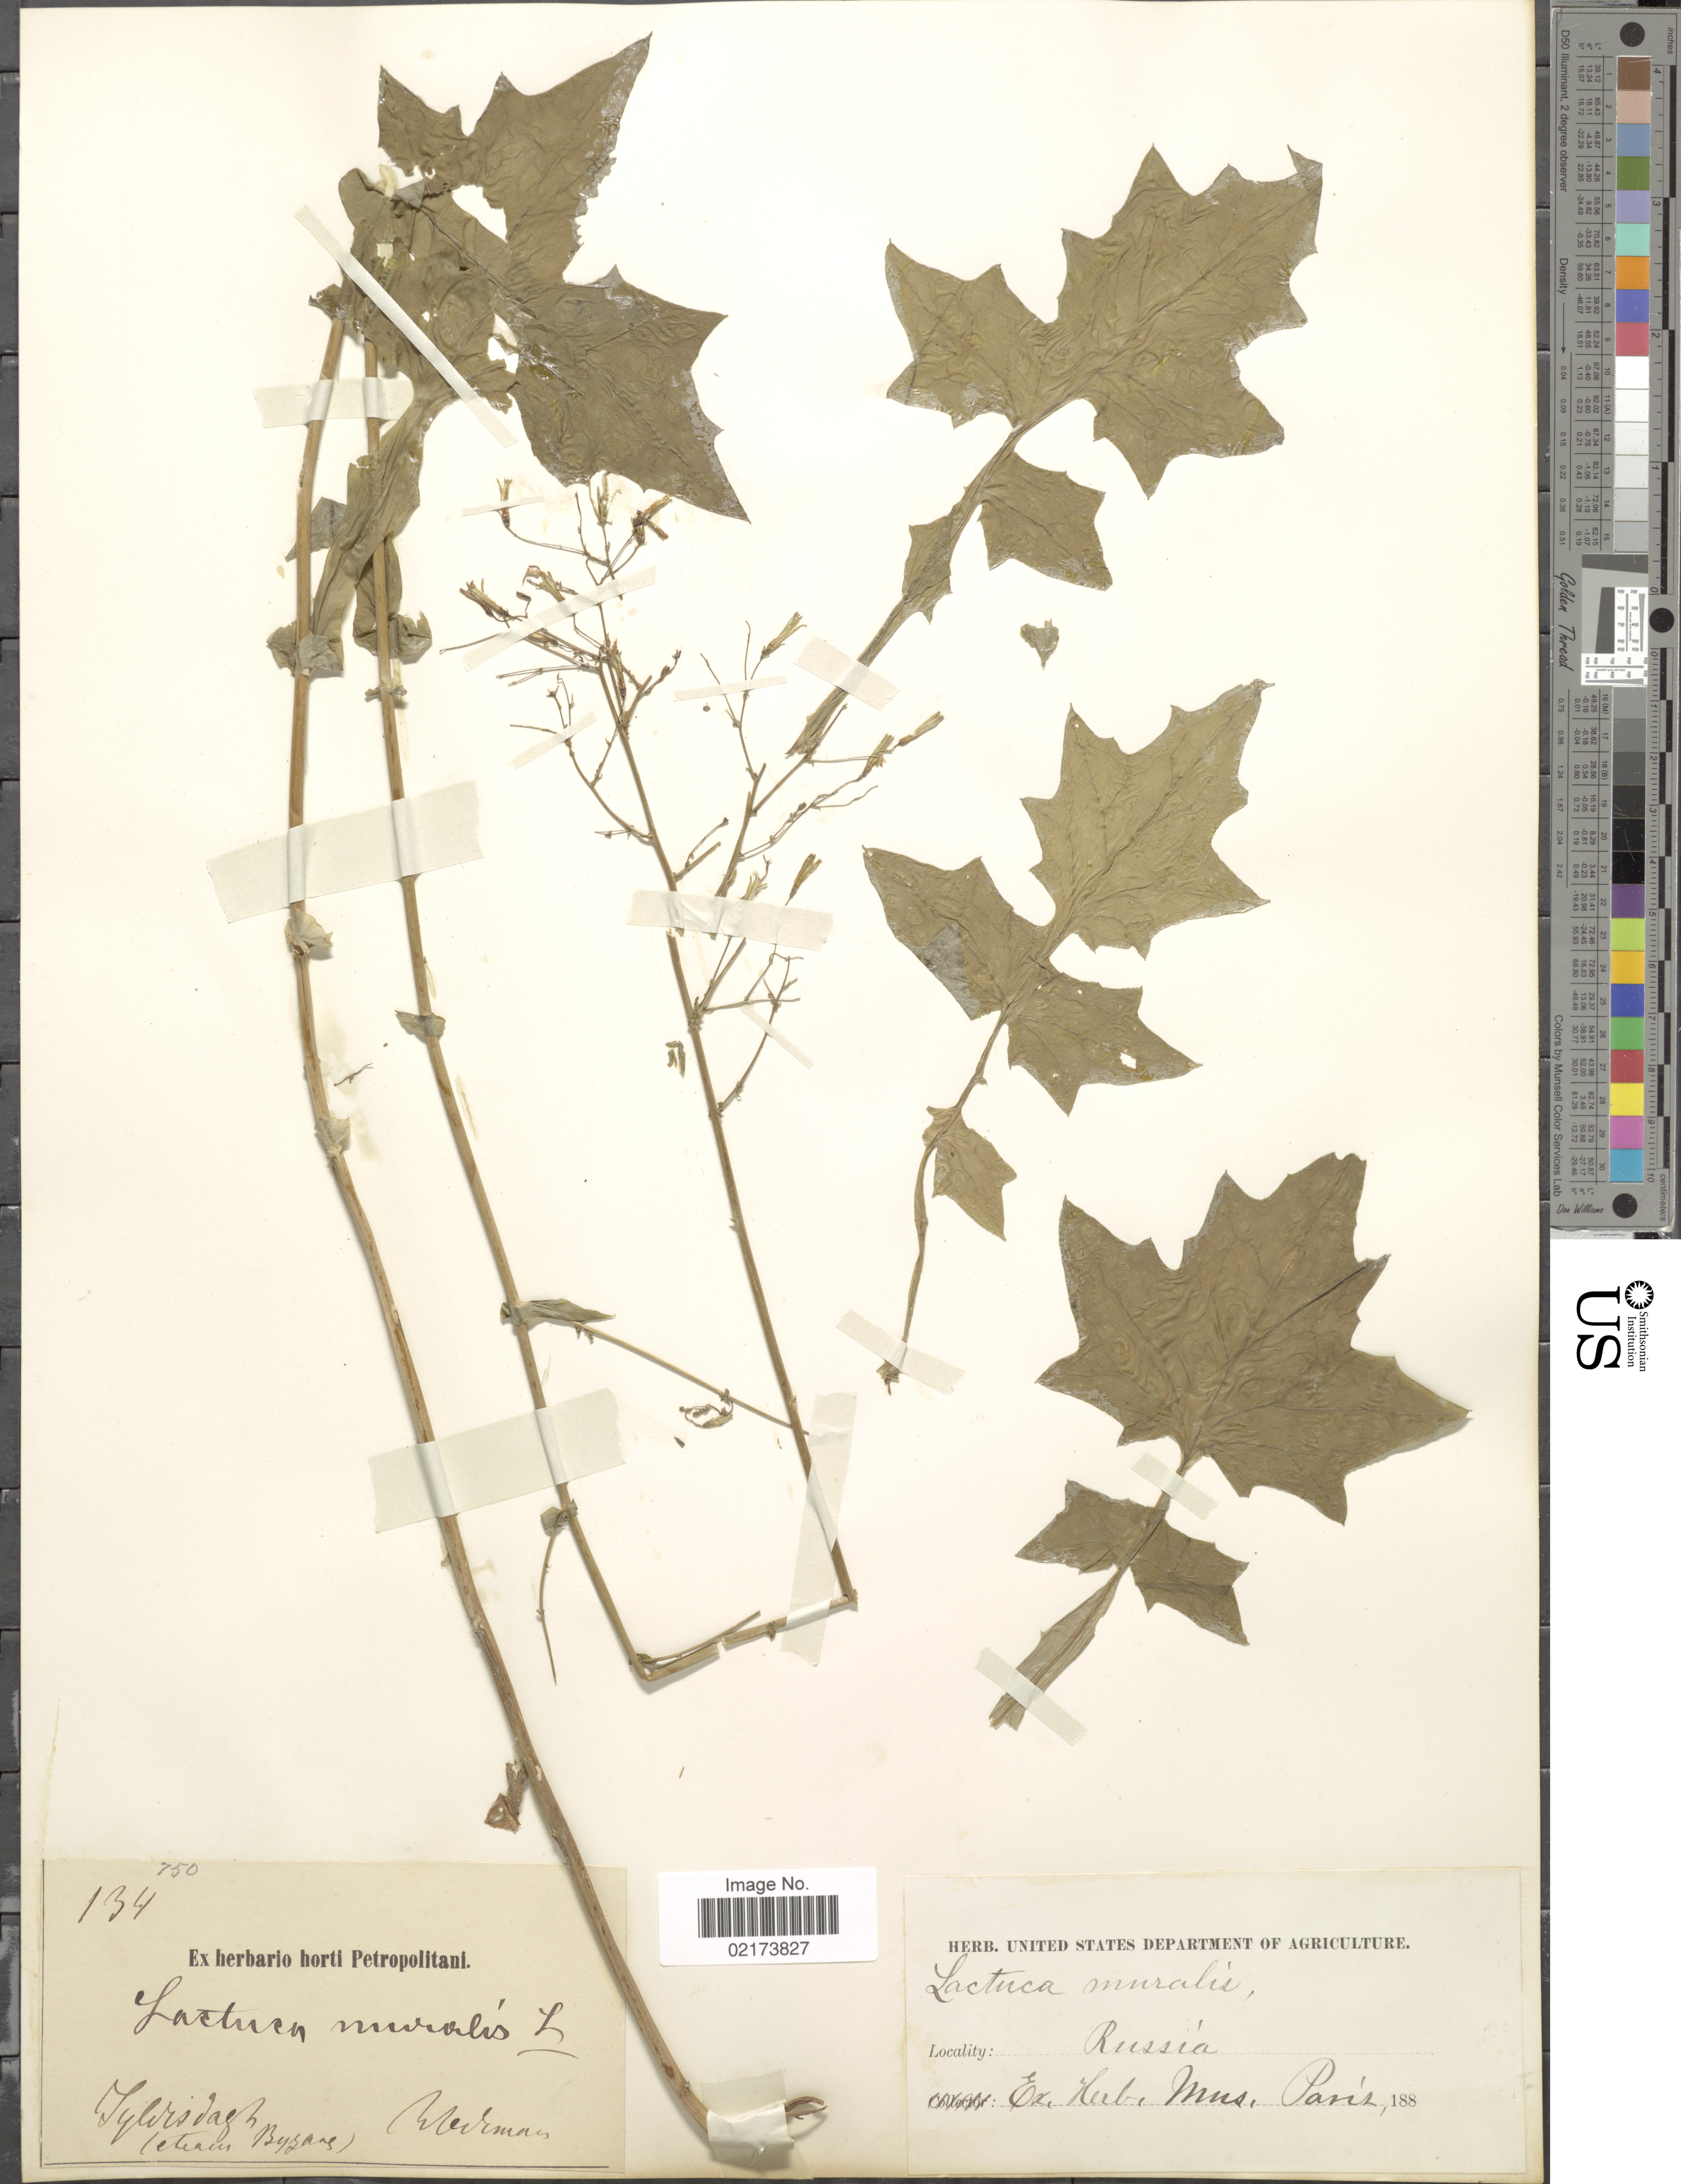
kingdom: Plantae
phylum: Tracheophyta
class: Magnoliopsida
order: Asterales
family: Asteraceae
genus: Lactuca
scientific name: Lactuca muralis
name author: (L.) Gaertn.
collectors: -. Wredemann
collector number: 137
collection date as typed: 188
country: Turkey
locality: Tykirdagh [Tekirdağ] (etiam Byzanz)